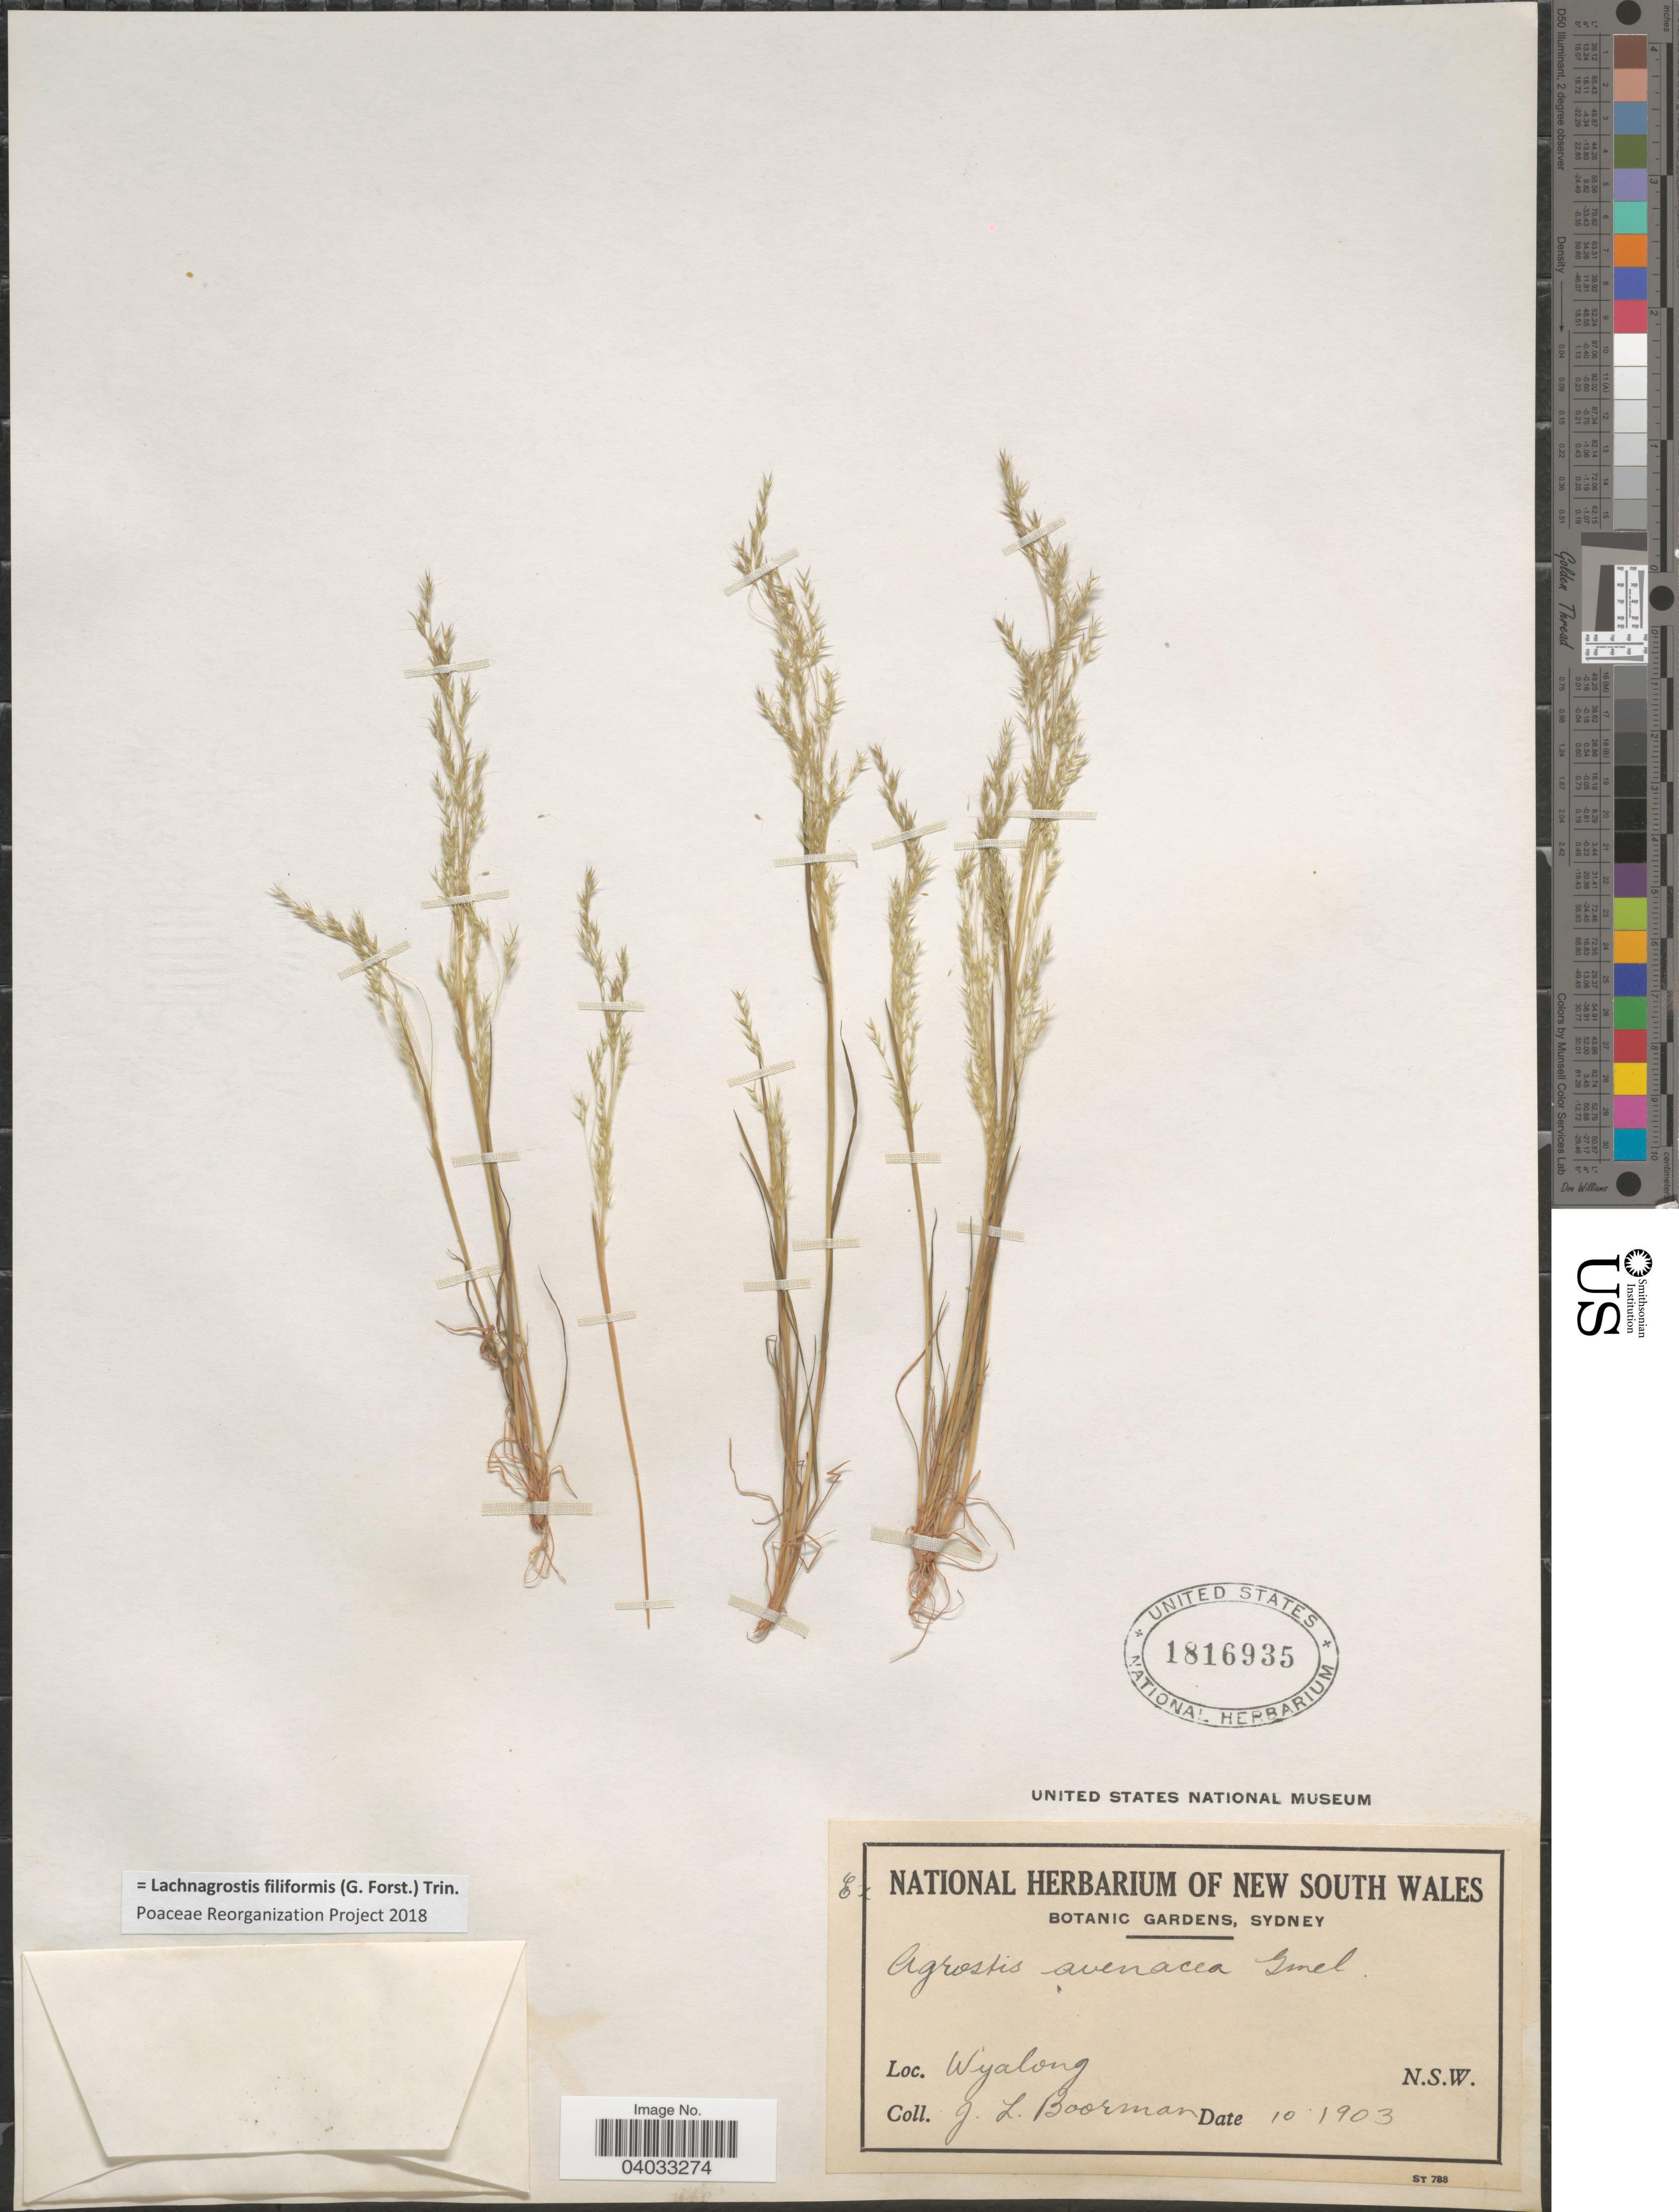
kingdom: Plantae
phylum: Tracheophyta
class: Liliopsida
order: Poales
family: Poaceae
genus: Lachnagrostis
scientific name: Lachnagrostis filiformis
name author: (J.R. Forst.) Trin.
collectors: J. Boorman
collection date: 1903-10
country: Australia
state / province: New South Wales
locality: Wyalong.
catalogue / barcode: US 1816935